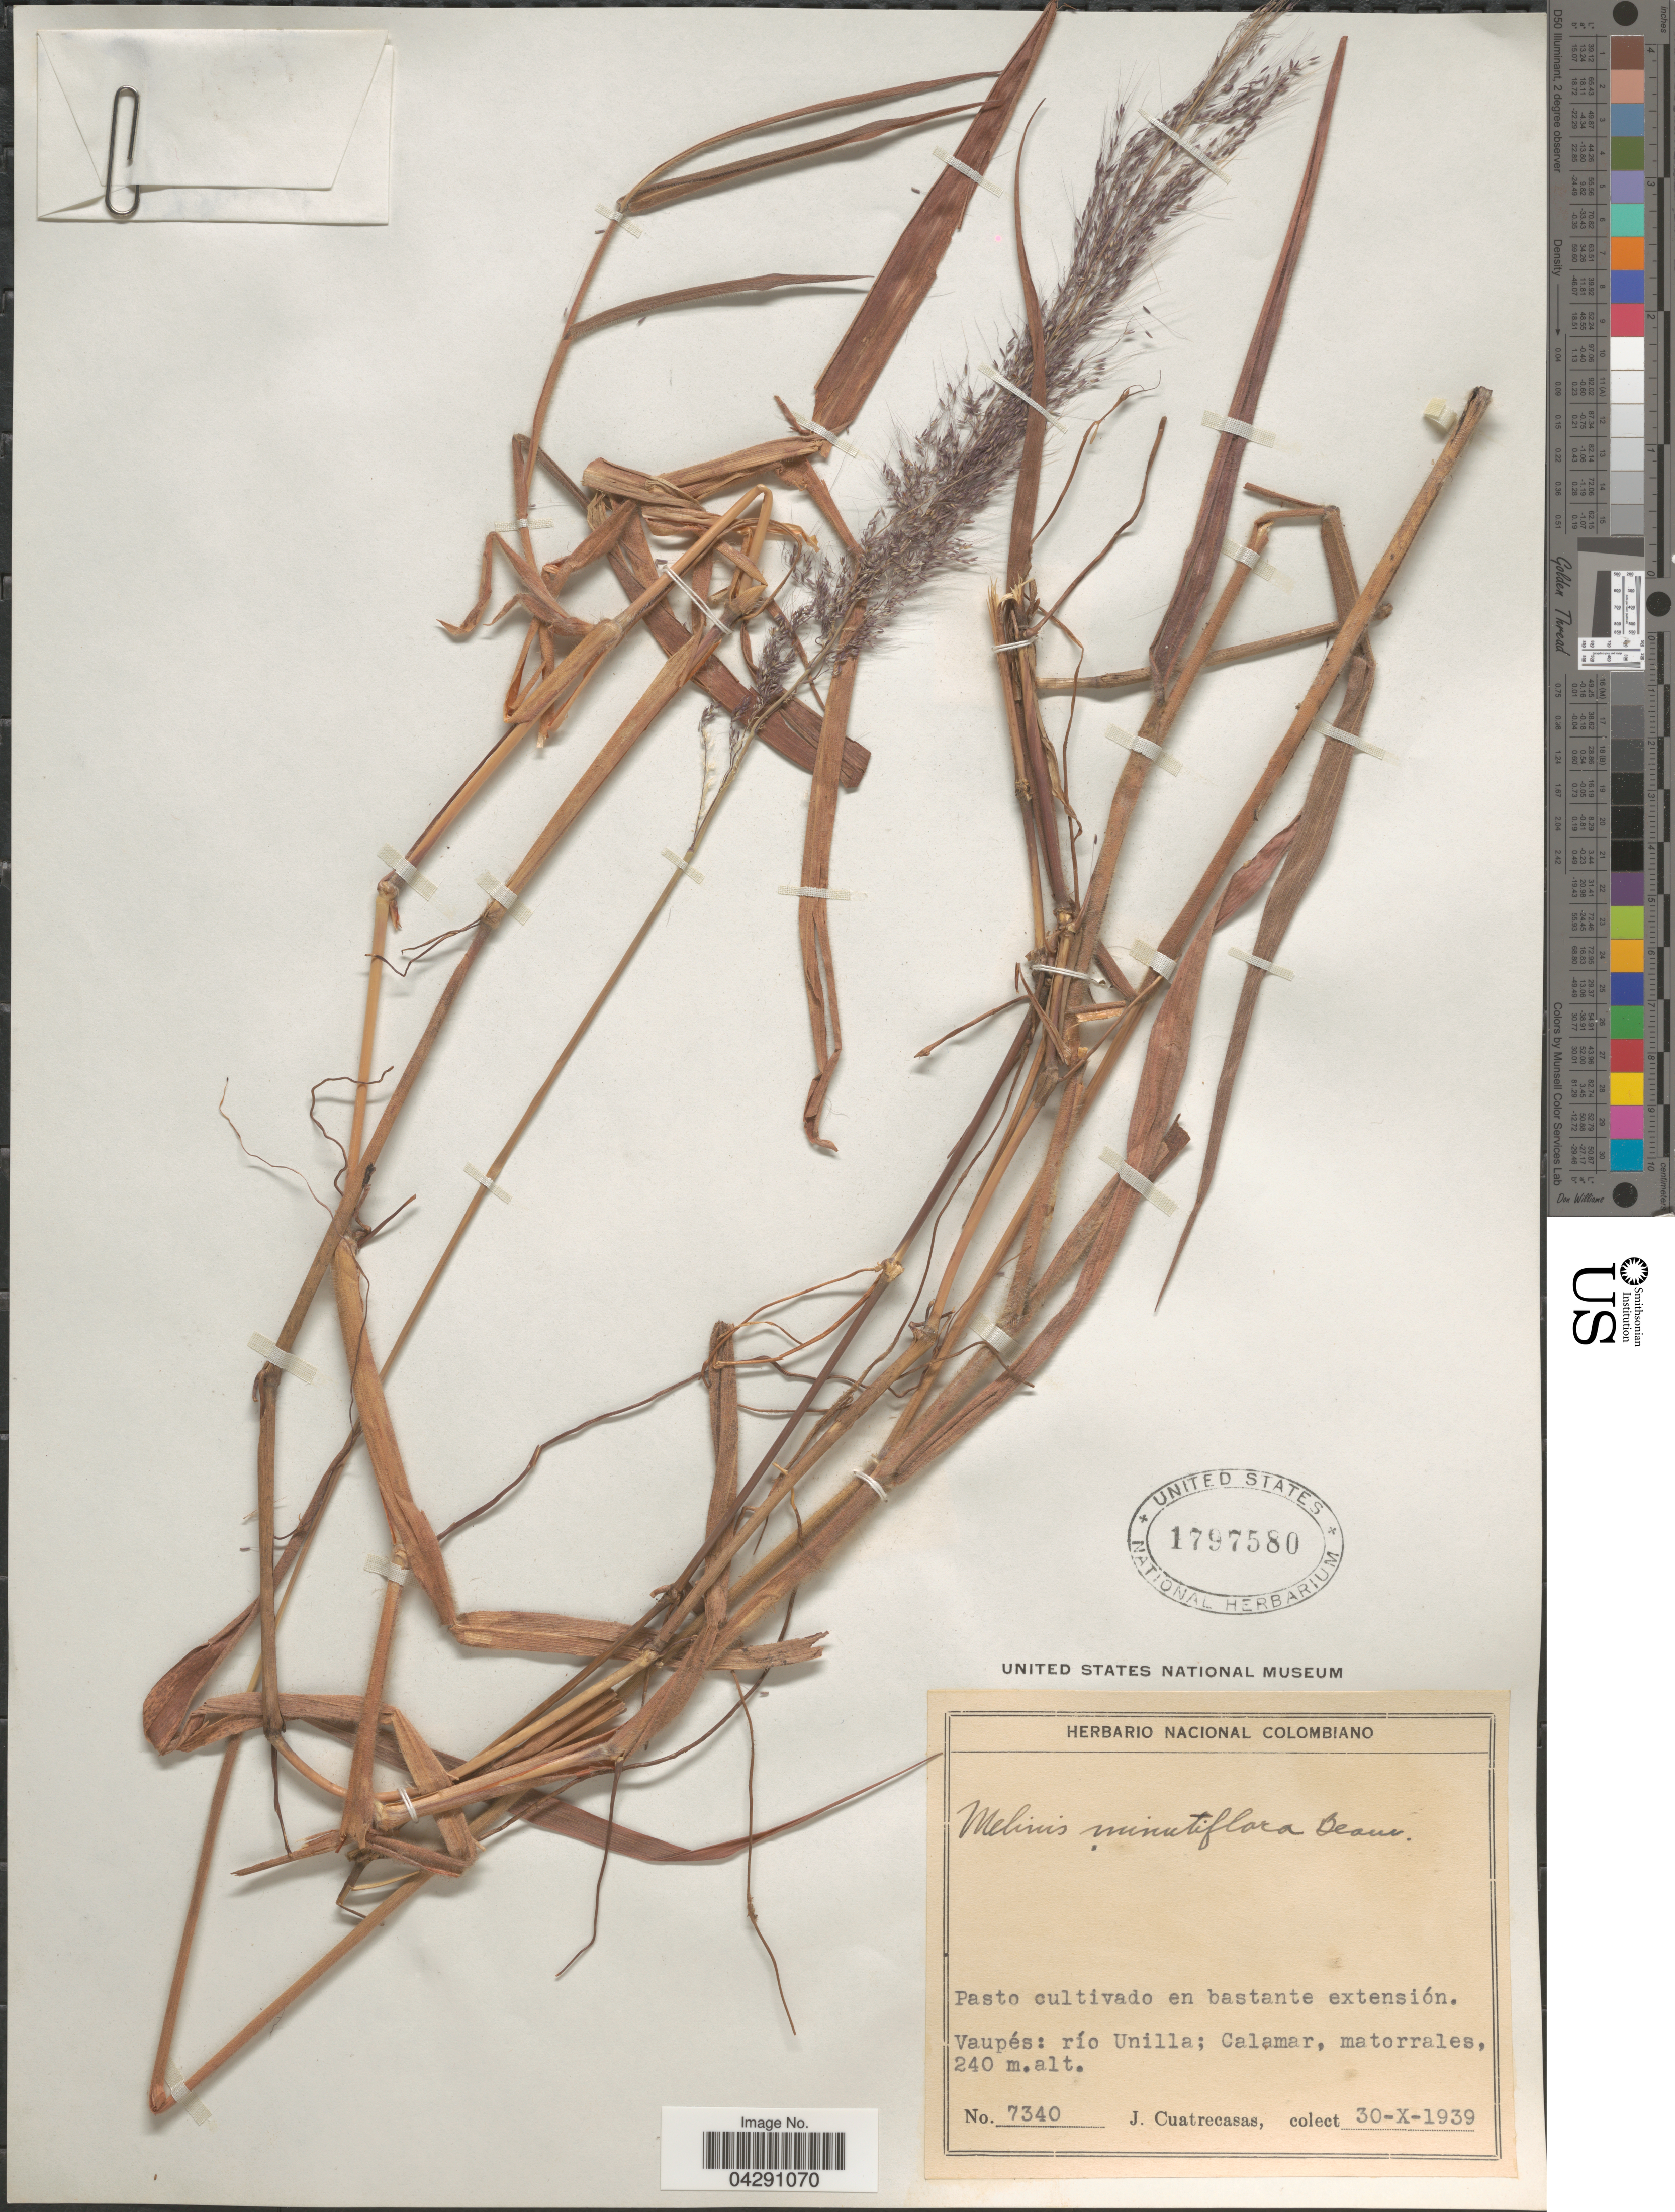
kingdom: Plantae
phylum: Tracheophyta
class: Liliopsida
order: Poales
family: Poaceae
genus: Melinis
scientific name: Melinis minutiflora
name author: P. Beauv.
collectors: J. Cuatrecasas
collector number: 7340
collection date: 1939-10-30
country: Colombia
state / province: Vaupés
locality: Pasto cultivado en bastante extensión. Río Unilla; Calamar, matorrales.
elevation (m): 240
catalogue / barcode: US 1797580